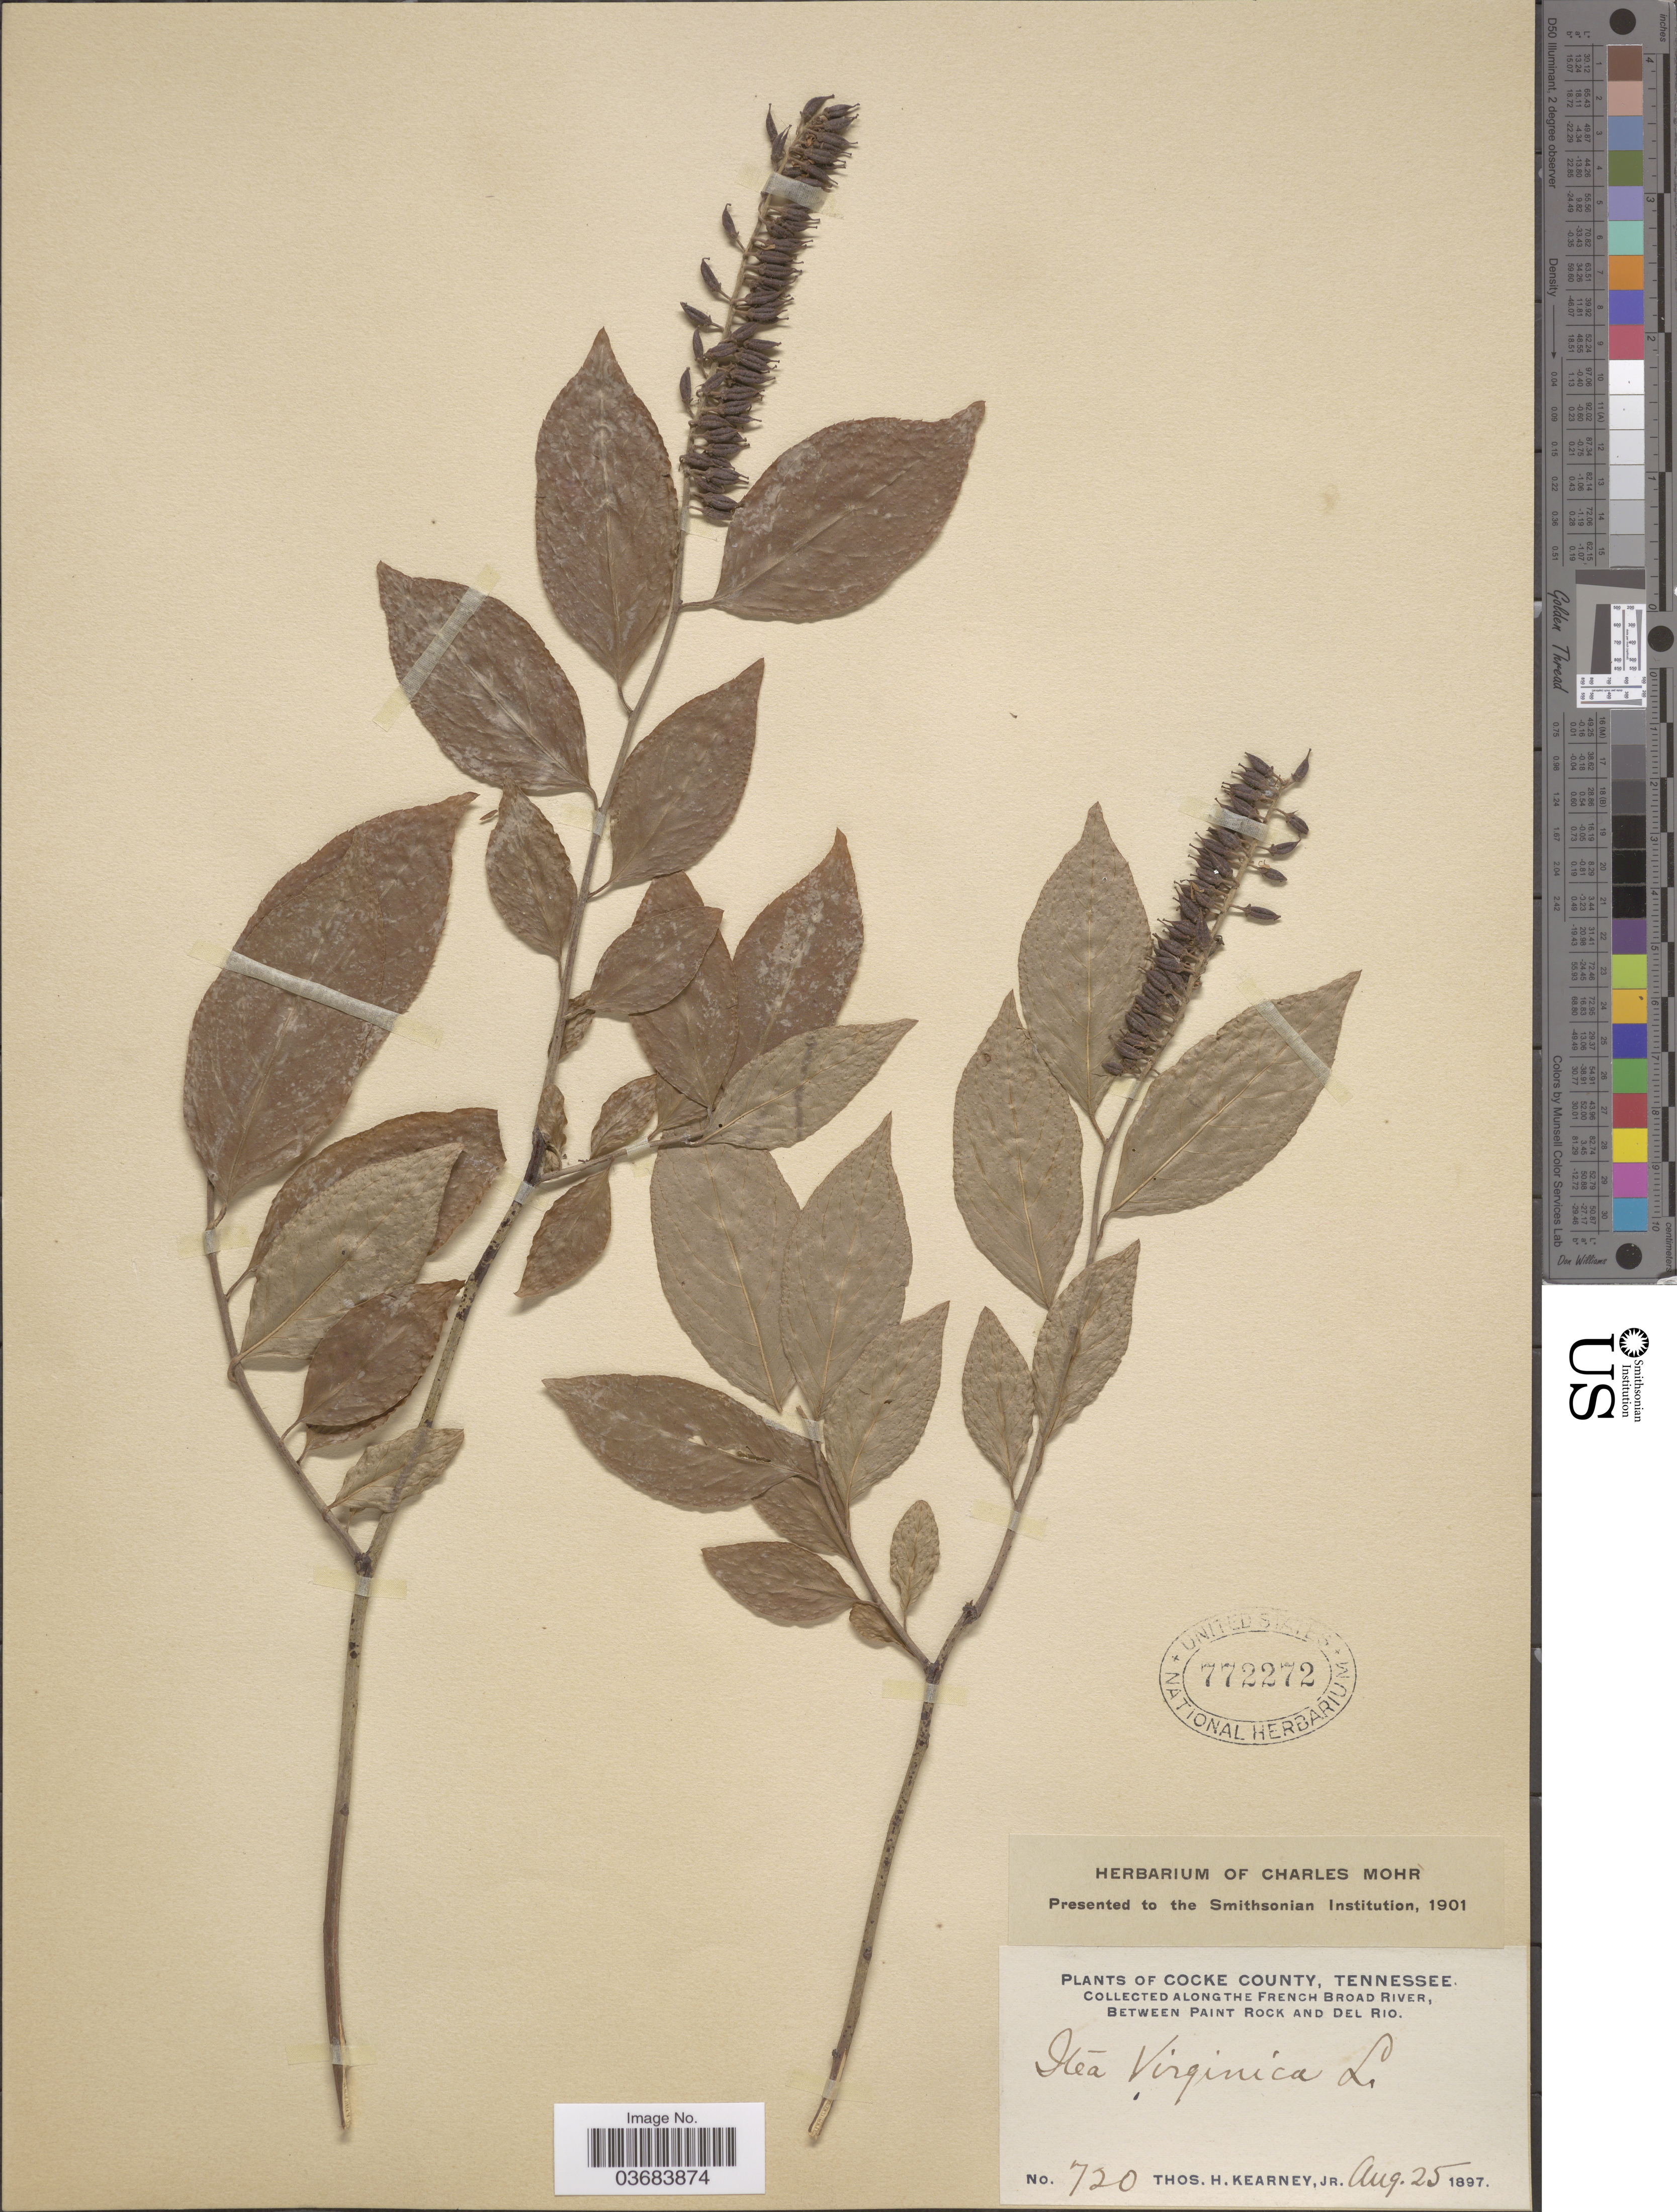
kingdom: Plantae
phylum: Tracheophyta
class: Magnoliopsida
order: Saxifragales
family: Iteaceae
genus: Itea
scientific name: Itea virginica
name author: L.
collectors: T. H. Kearney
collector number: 720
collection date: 1897-08-25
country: United States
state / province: Tennessee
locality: Cocke County. Along the French Broad River, Between Paint Rock and Del Rio.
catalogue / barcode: US 772272